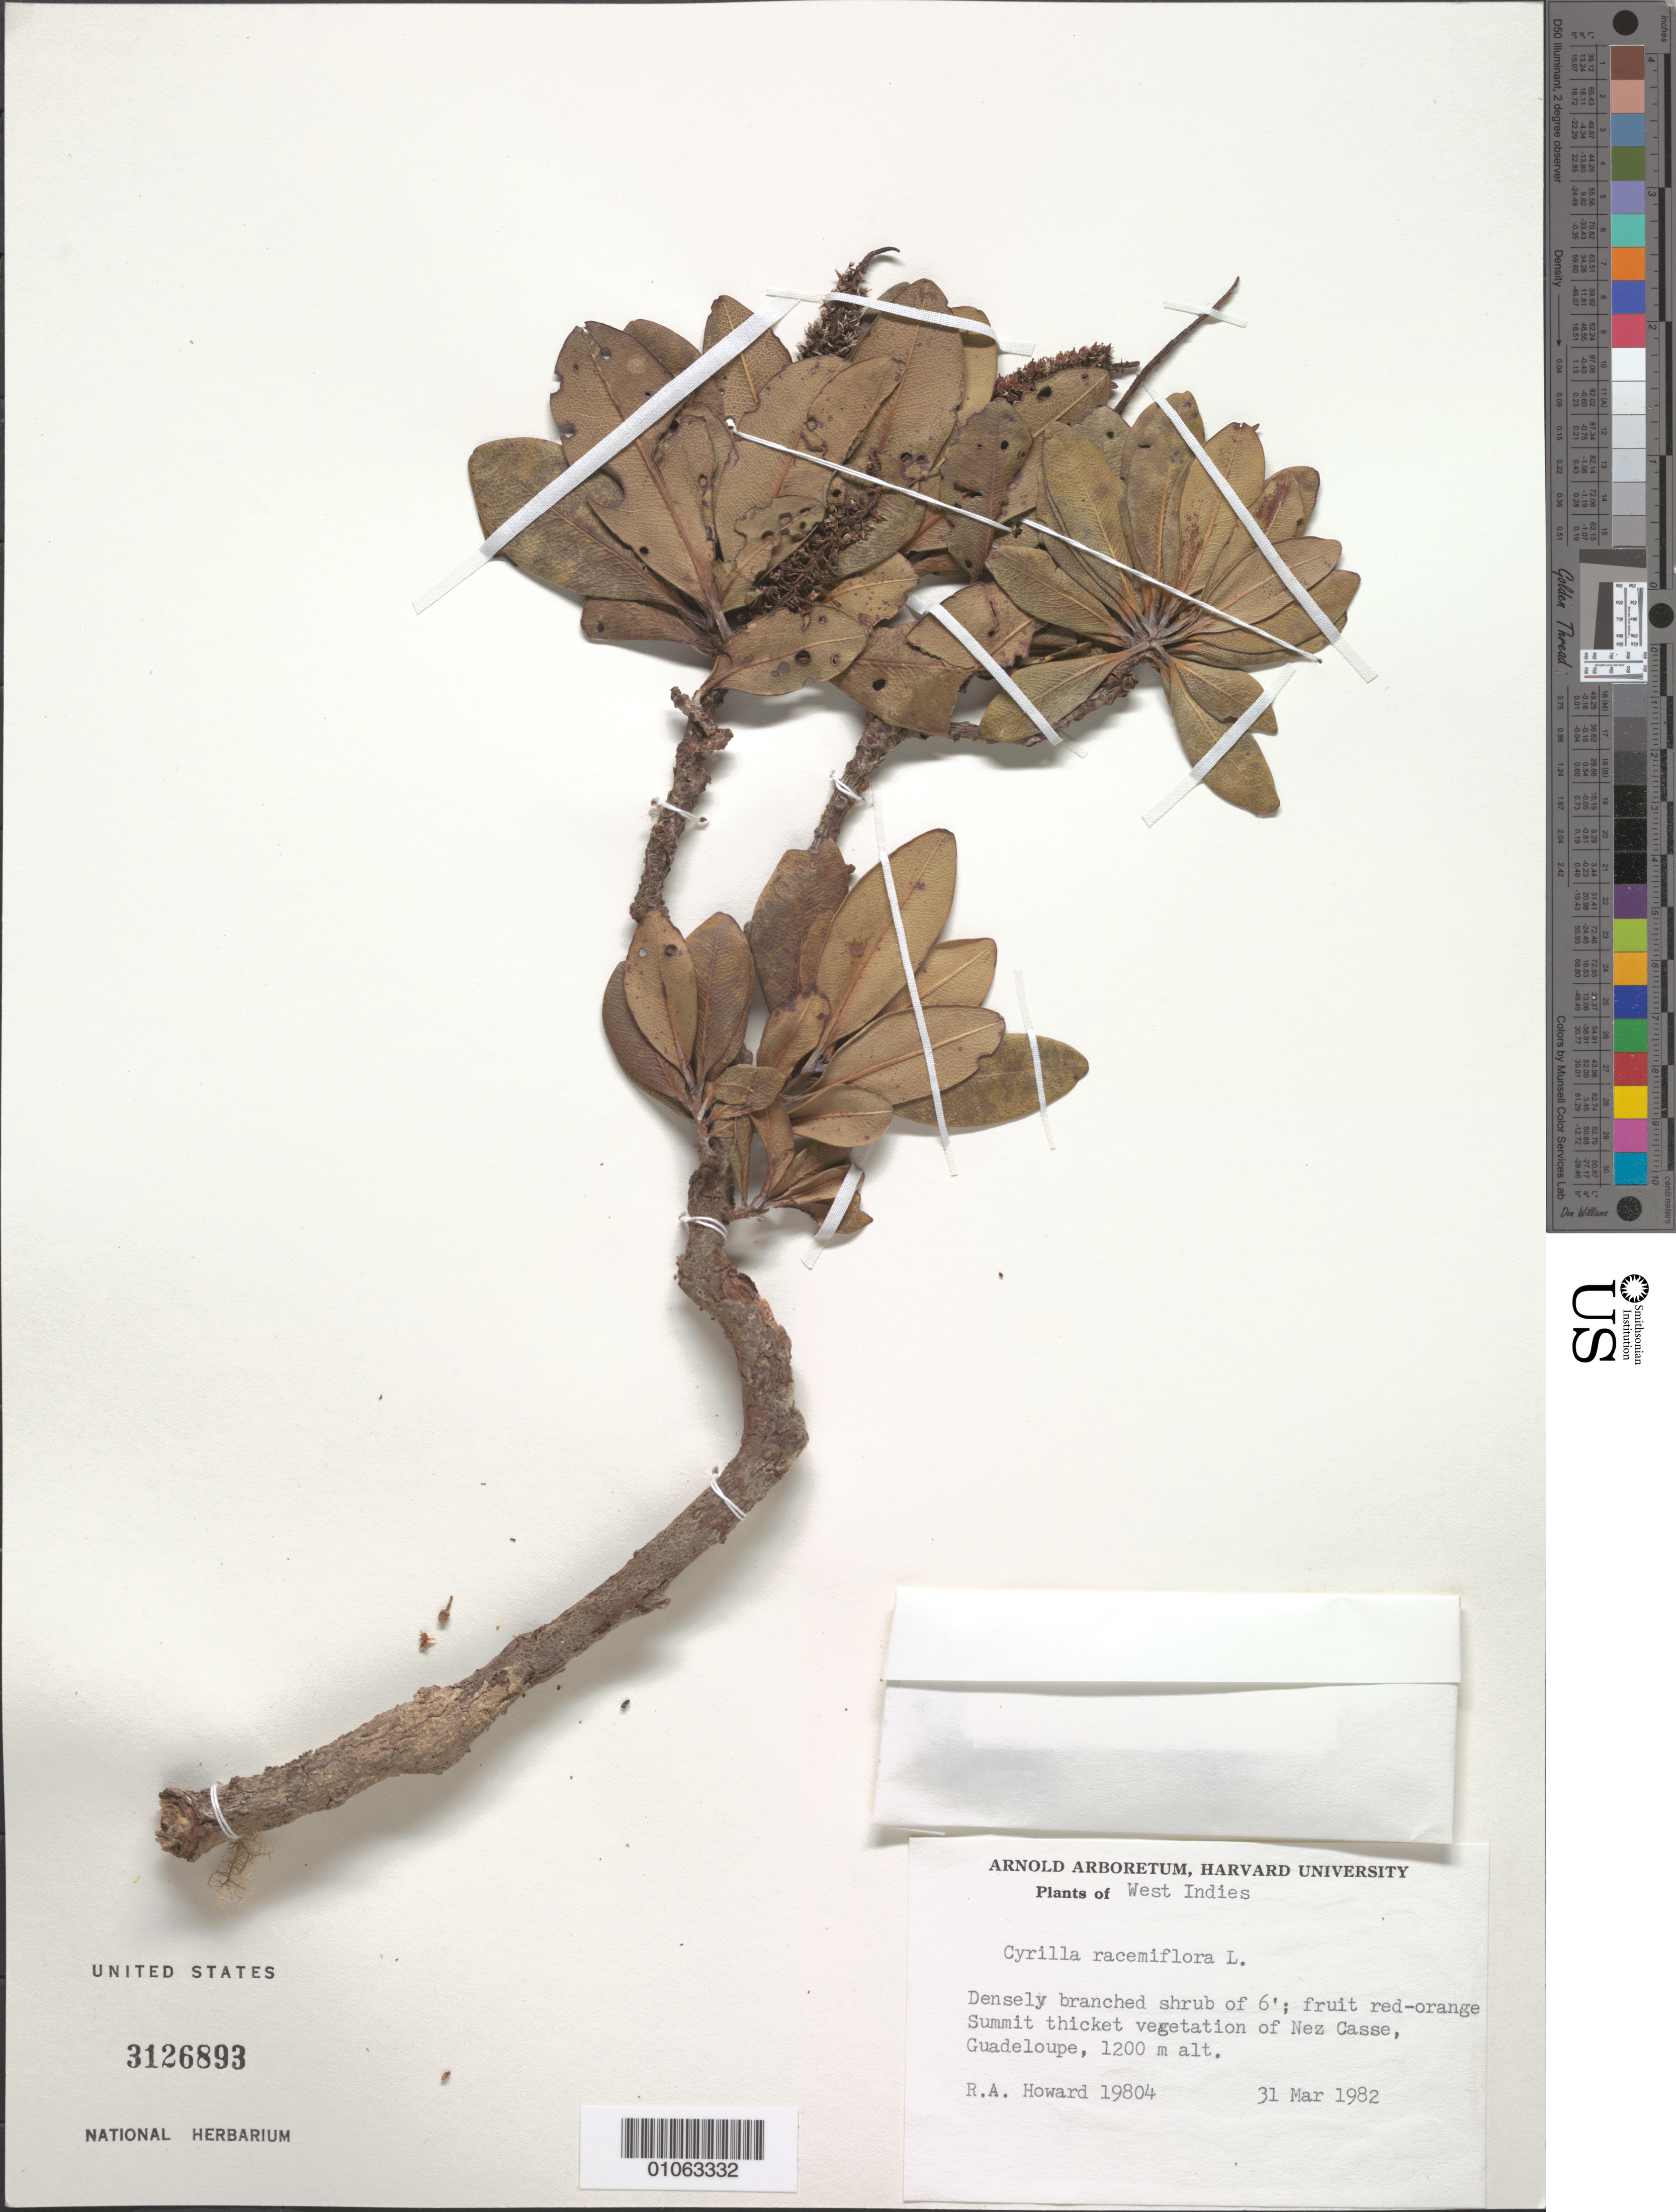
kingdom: Plantae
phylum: Tracheophyta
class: Magnoliopsida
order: Ericales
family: Cyrillaceae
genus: Cyrilla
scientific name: Cyrilla racemiflora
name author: L.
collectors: R. A. Howard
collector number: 19804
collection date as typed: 31 Mar 1982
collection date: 1982-03-31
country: Guadeloupe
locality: Summit thicket vegetation of Hez Casse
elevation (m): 1200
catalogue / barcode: US 3126893